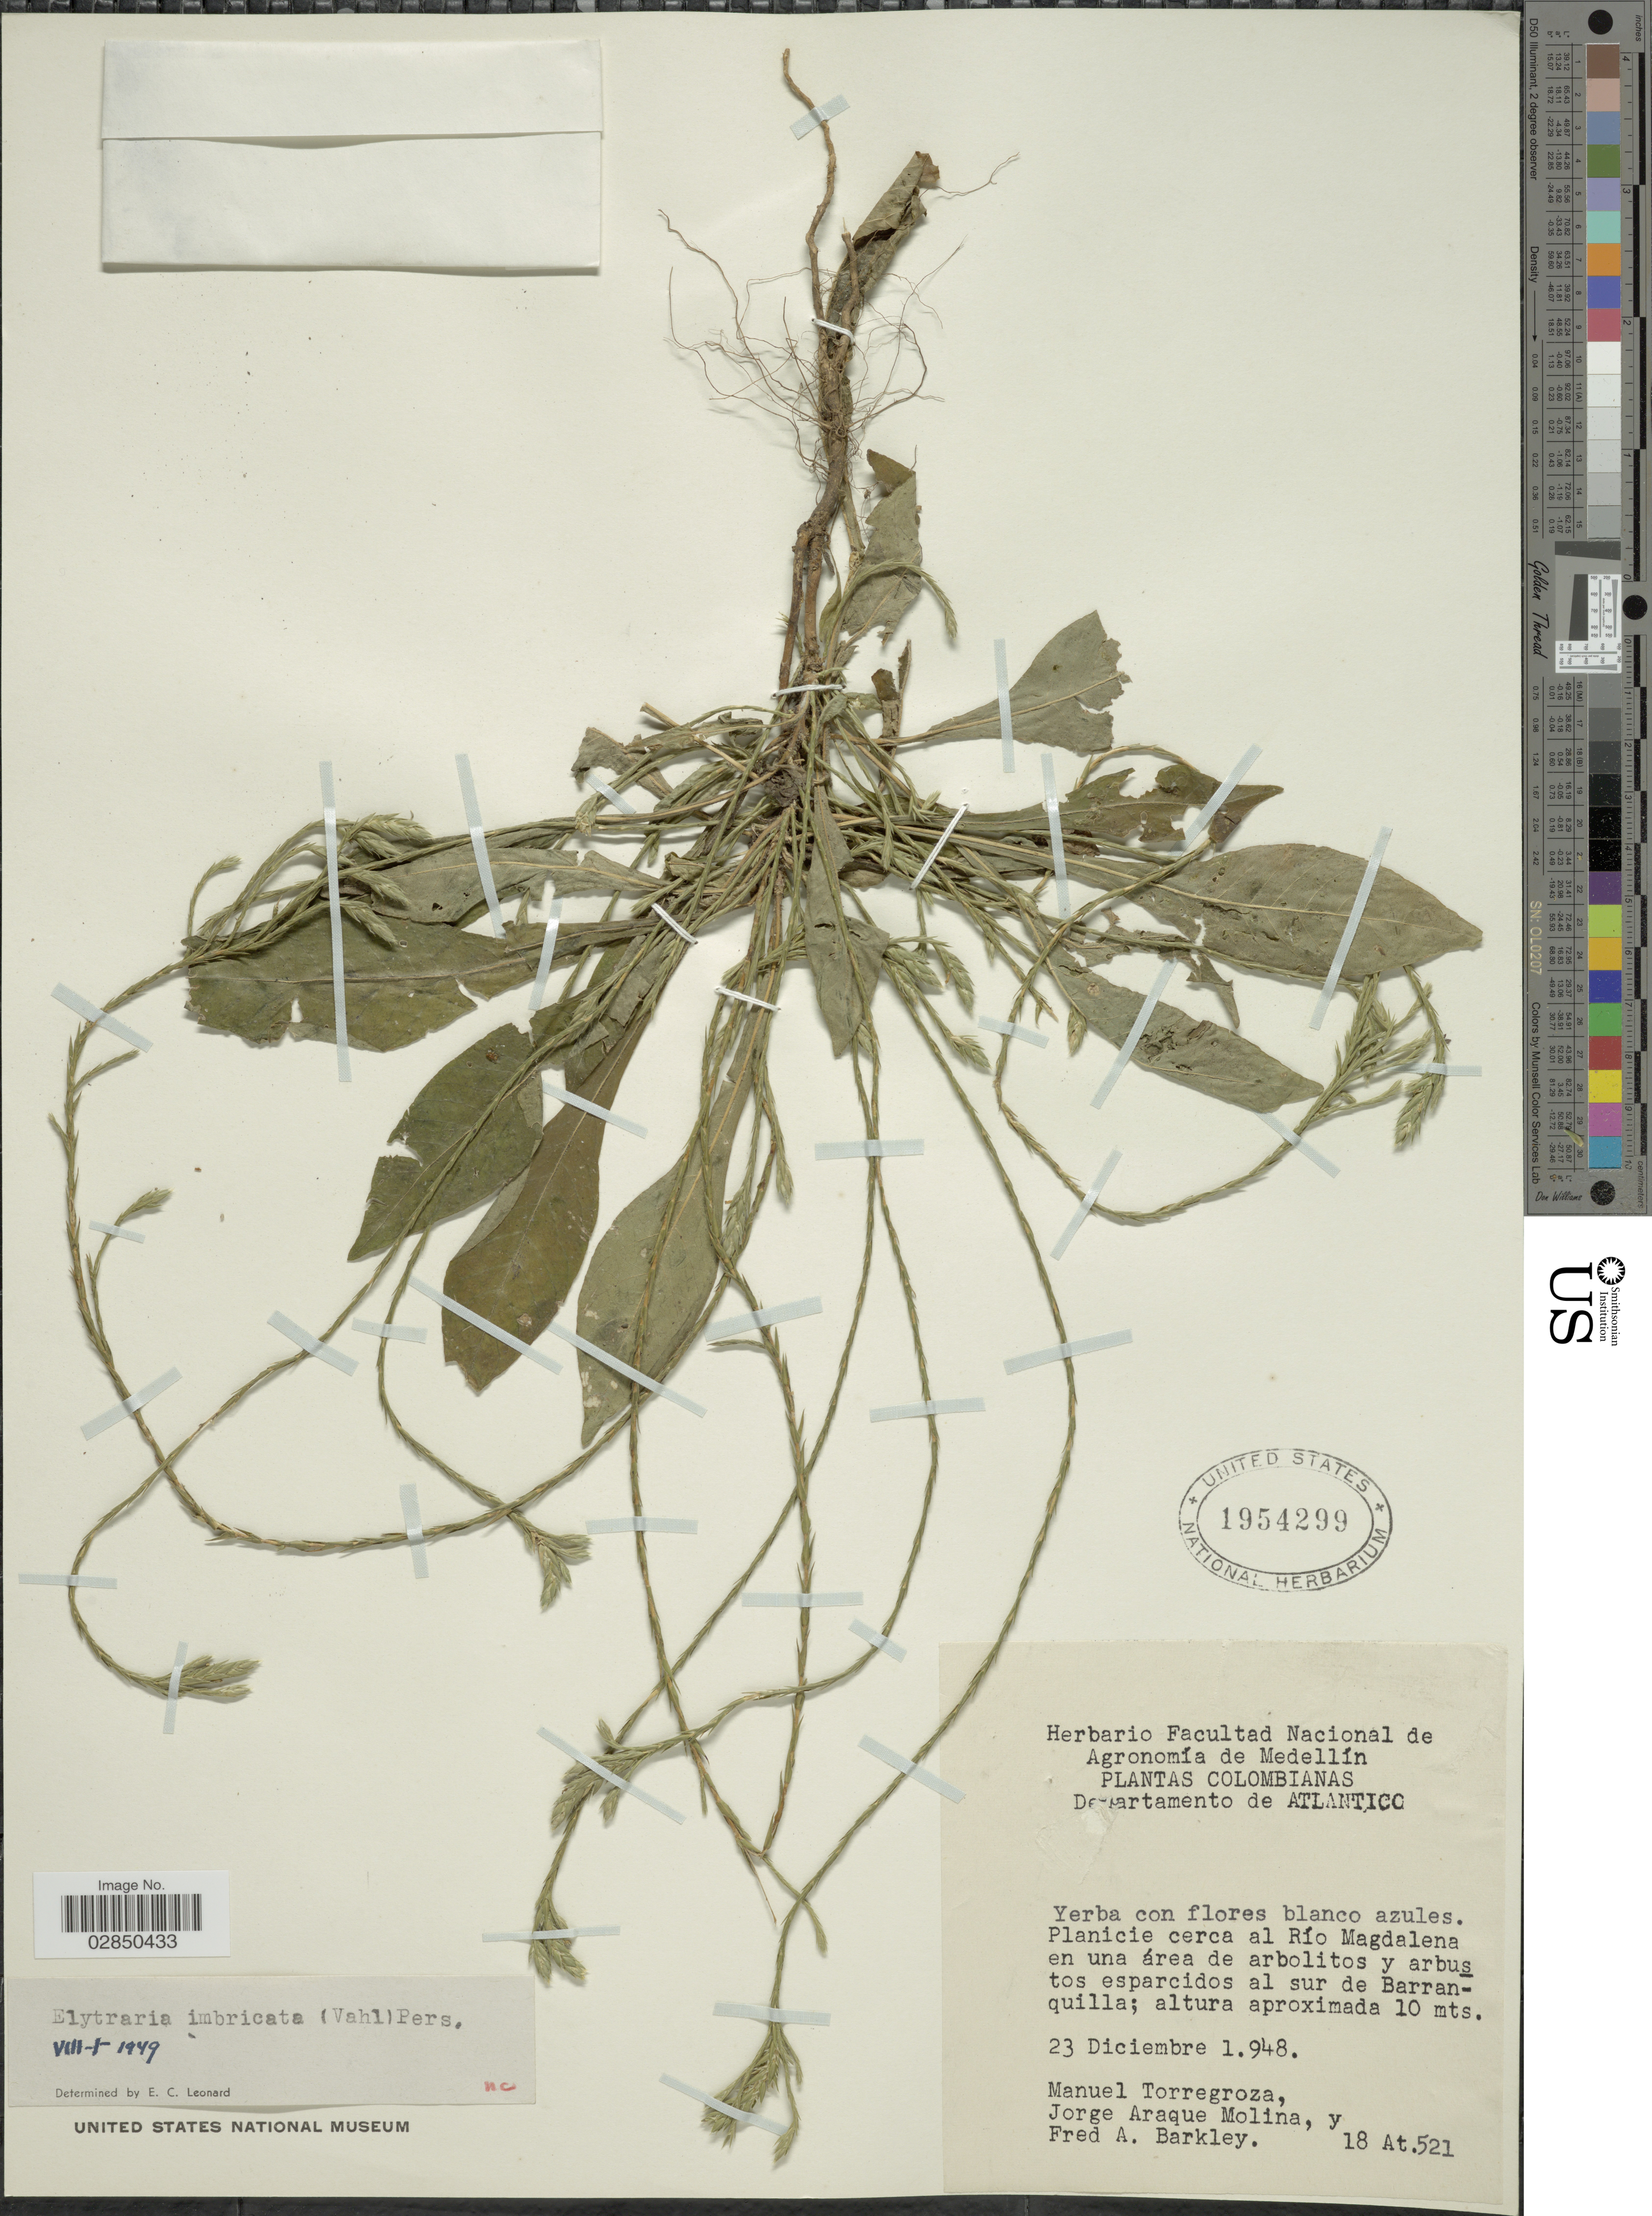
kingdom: Plantae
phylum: Tracheophyta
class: Magnoliopsida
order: Lamiales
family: Acanthaceae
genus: Elytraria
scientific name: Elytraria imbricata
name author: (Vahl) Pers.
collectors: M. Torregroza C., J. A. Molina & F. A. Barkley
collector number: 18At.521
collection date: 1948-12-23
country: Colombia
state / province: Atlántico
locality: Departamento de Atlantico. Planicie cerca al Río Magdalena en una área de arbolitos y arbustos esparcidos al sur de Barranquilla.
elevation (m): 10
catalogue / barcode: US 1954299